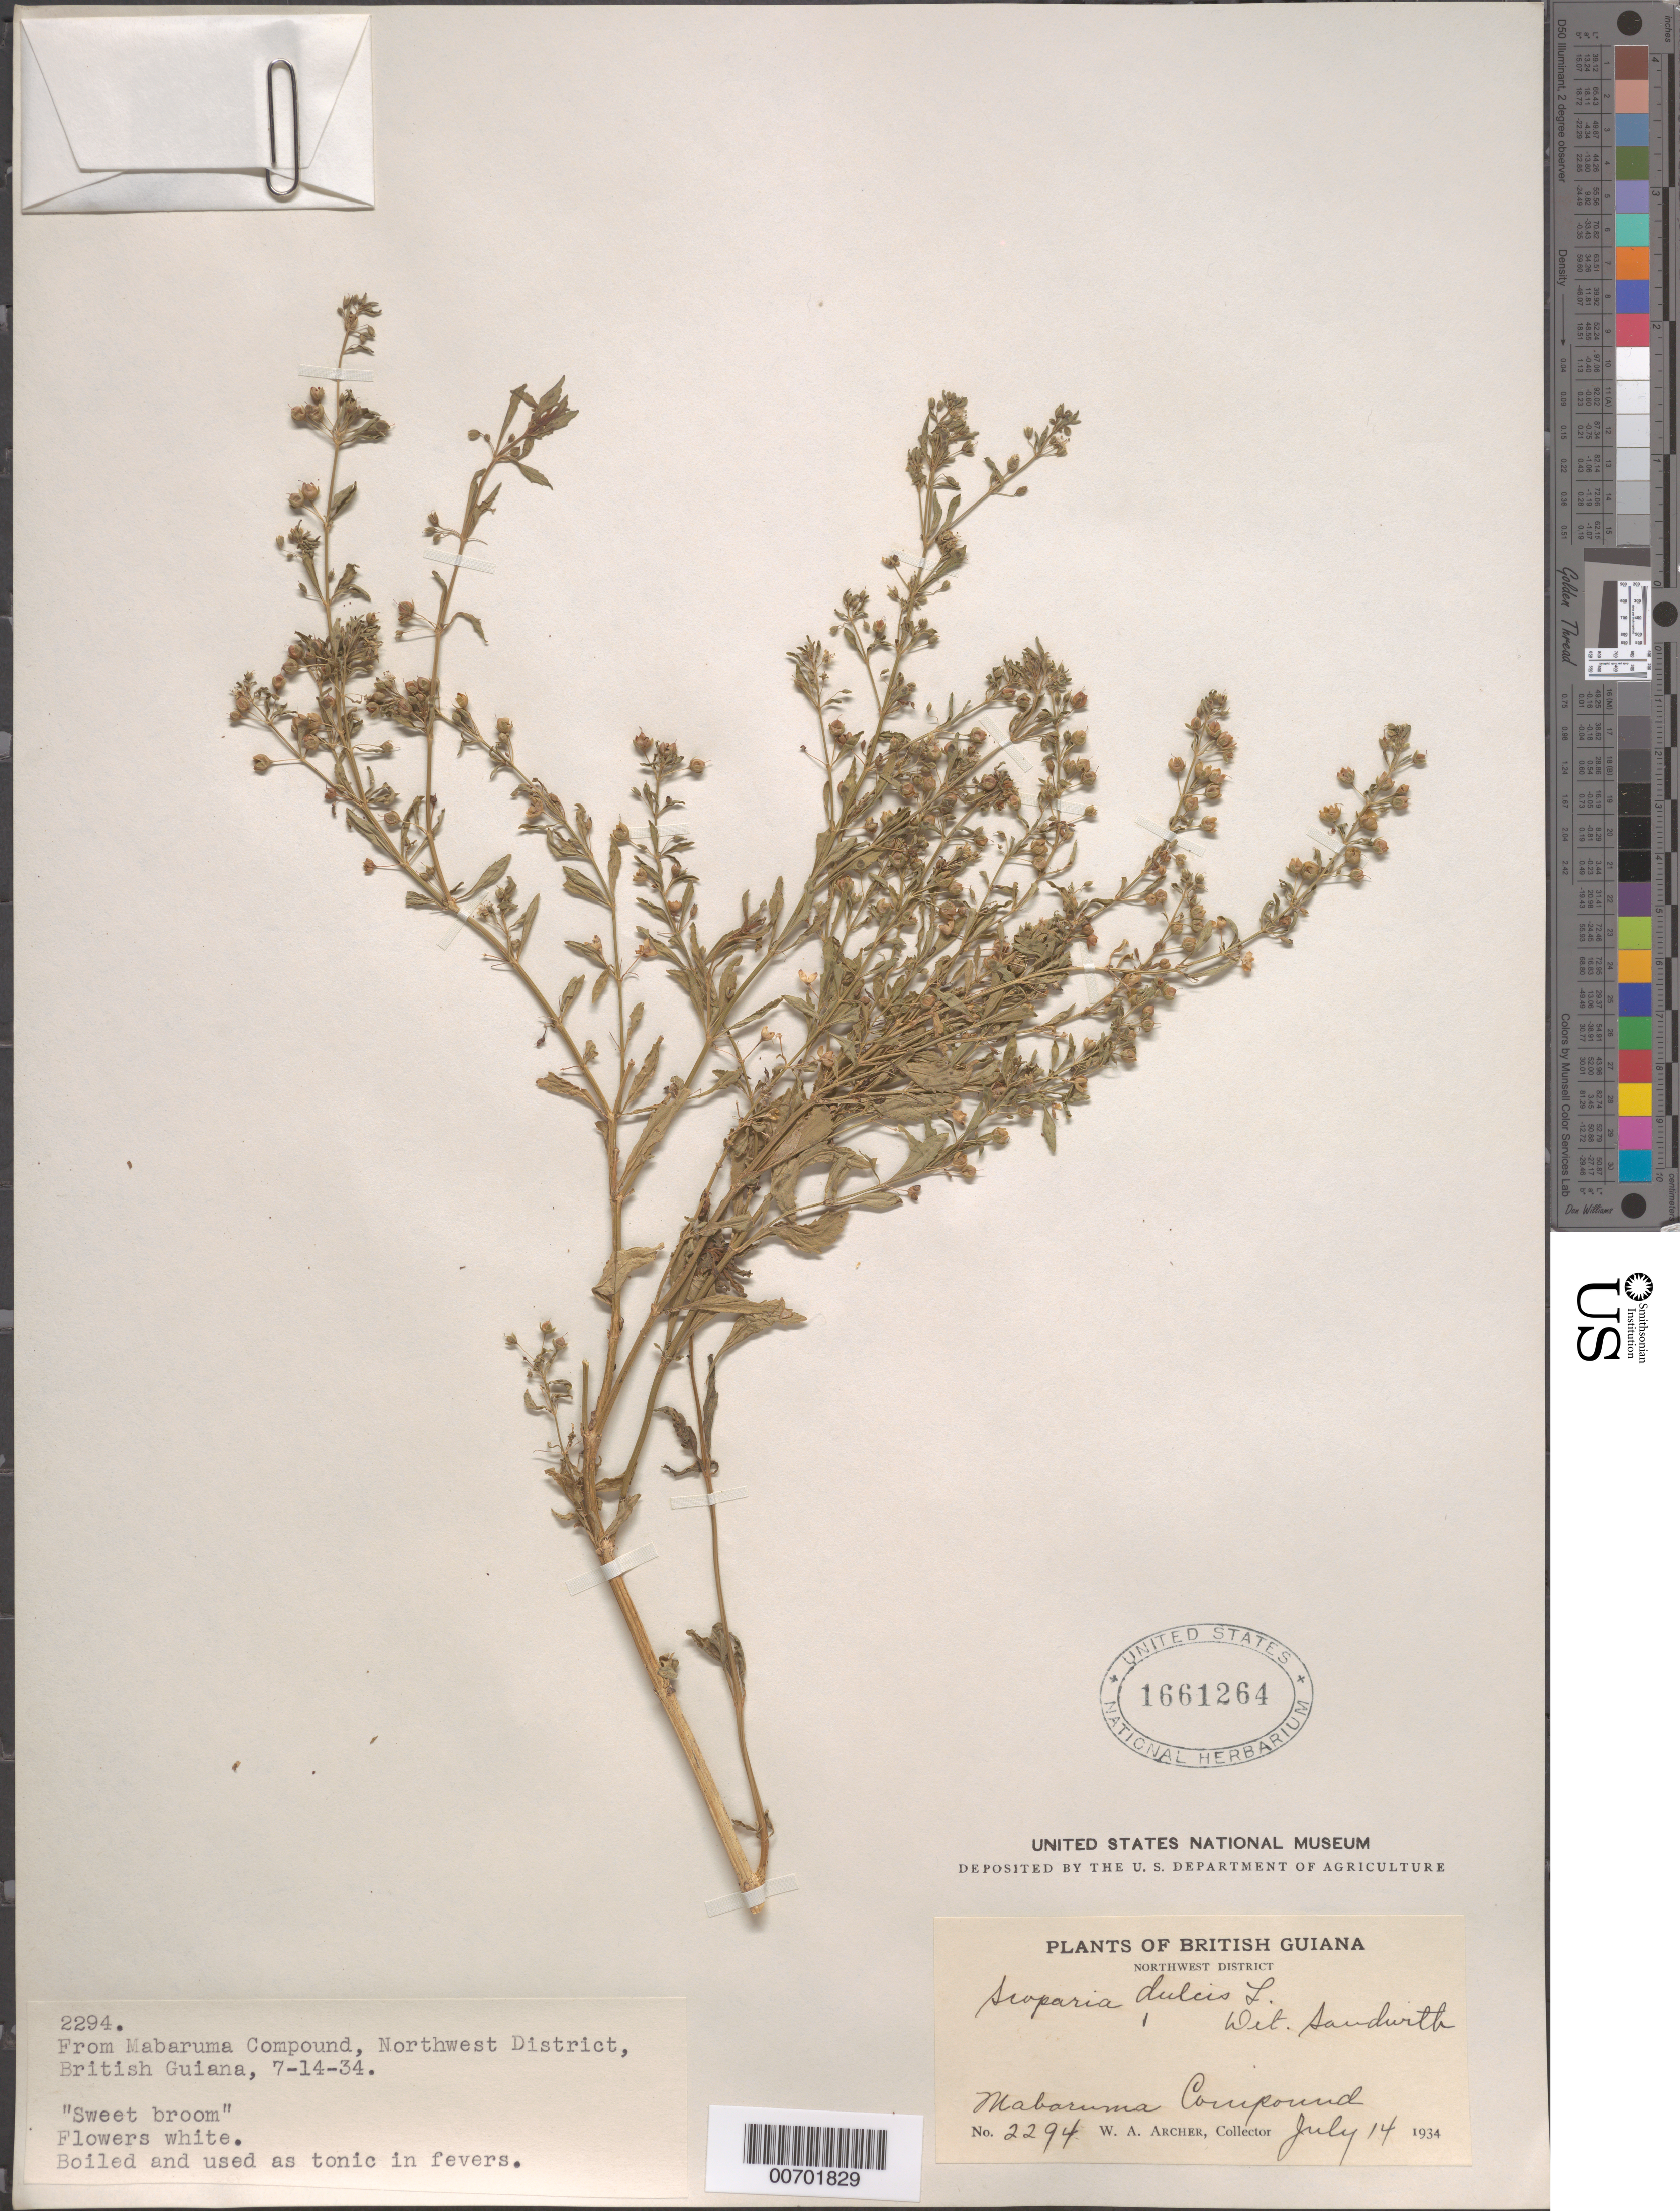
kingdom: Plantae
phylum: Tracheophyta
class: Magnoliopsida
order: Lamiales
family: Plantaginaceae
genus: Scoparia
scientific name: Scoparia dulcis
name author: L.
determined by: Sandwith, N. Y.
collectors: W. A. Archer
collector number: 2294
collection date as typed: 14-Jul-34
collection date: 1934-07-14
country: Guyana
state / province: Barima-Waini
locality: Mabaruma Compound, NW Dist.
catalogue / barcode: US 1661264